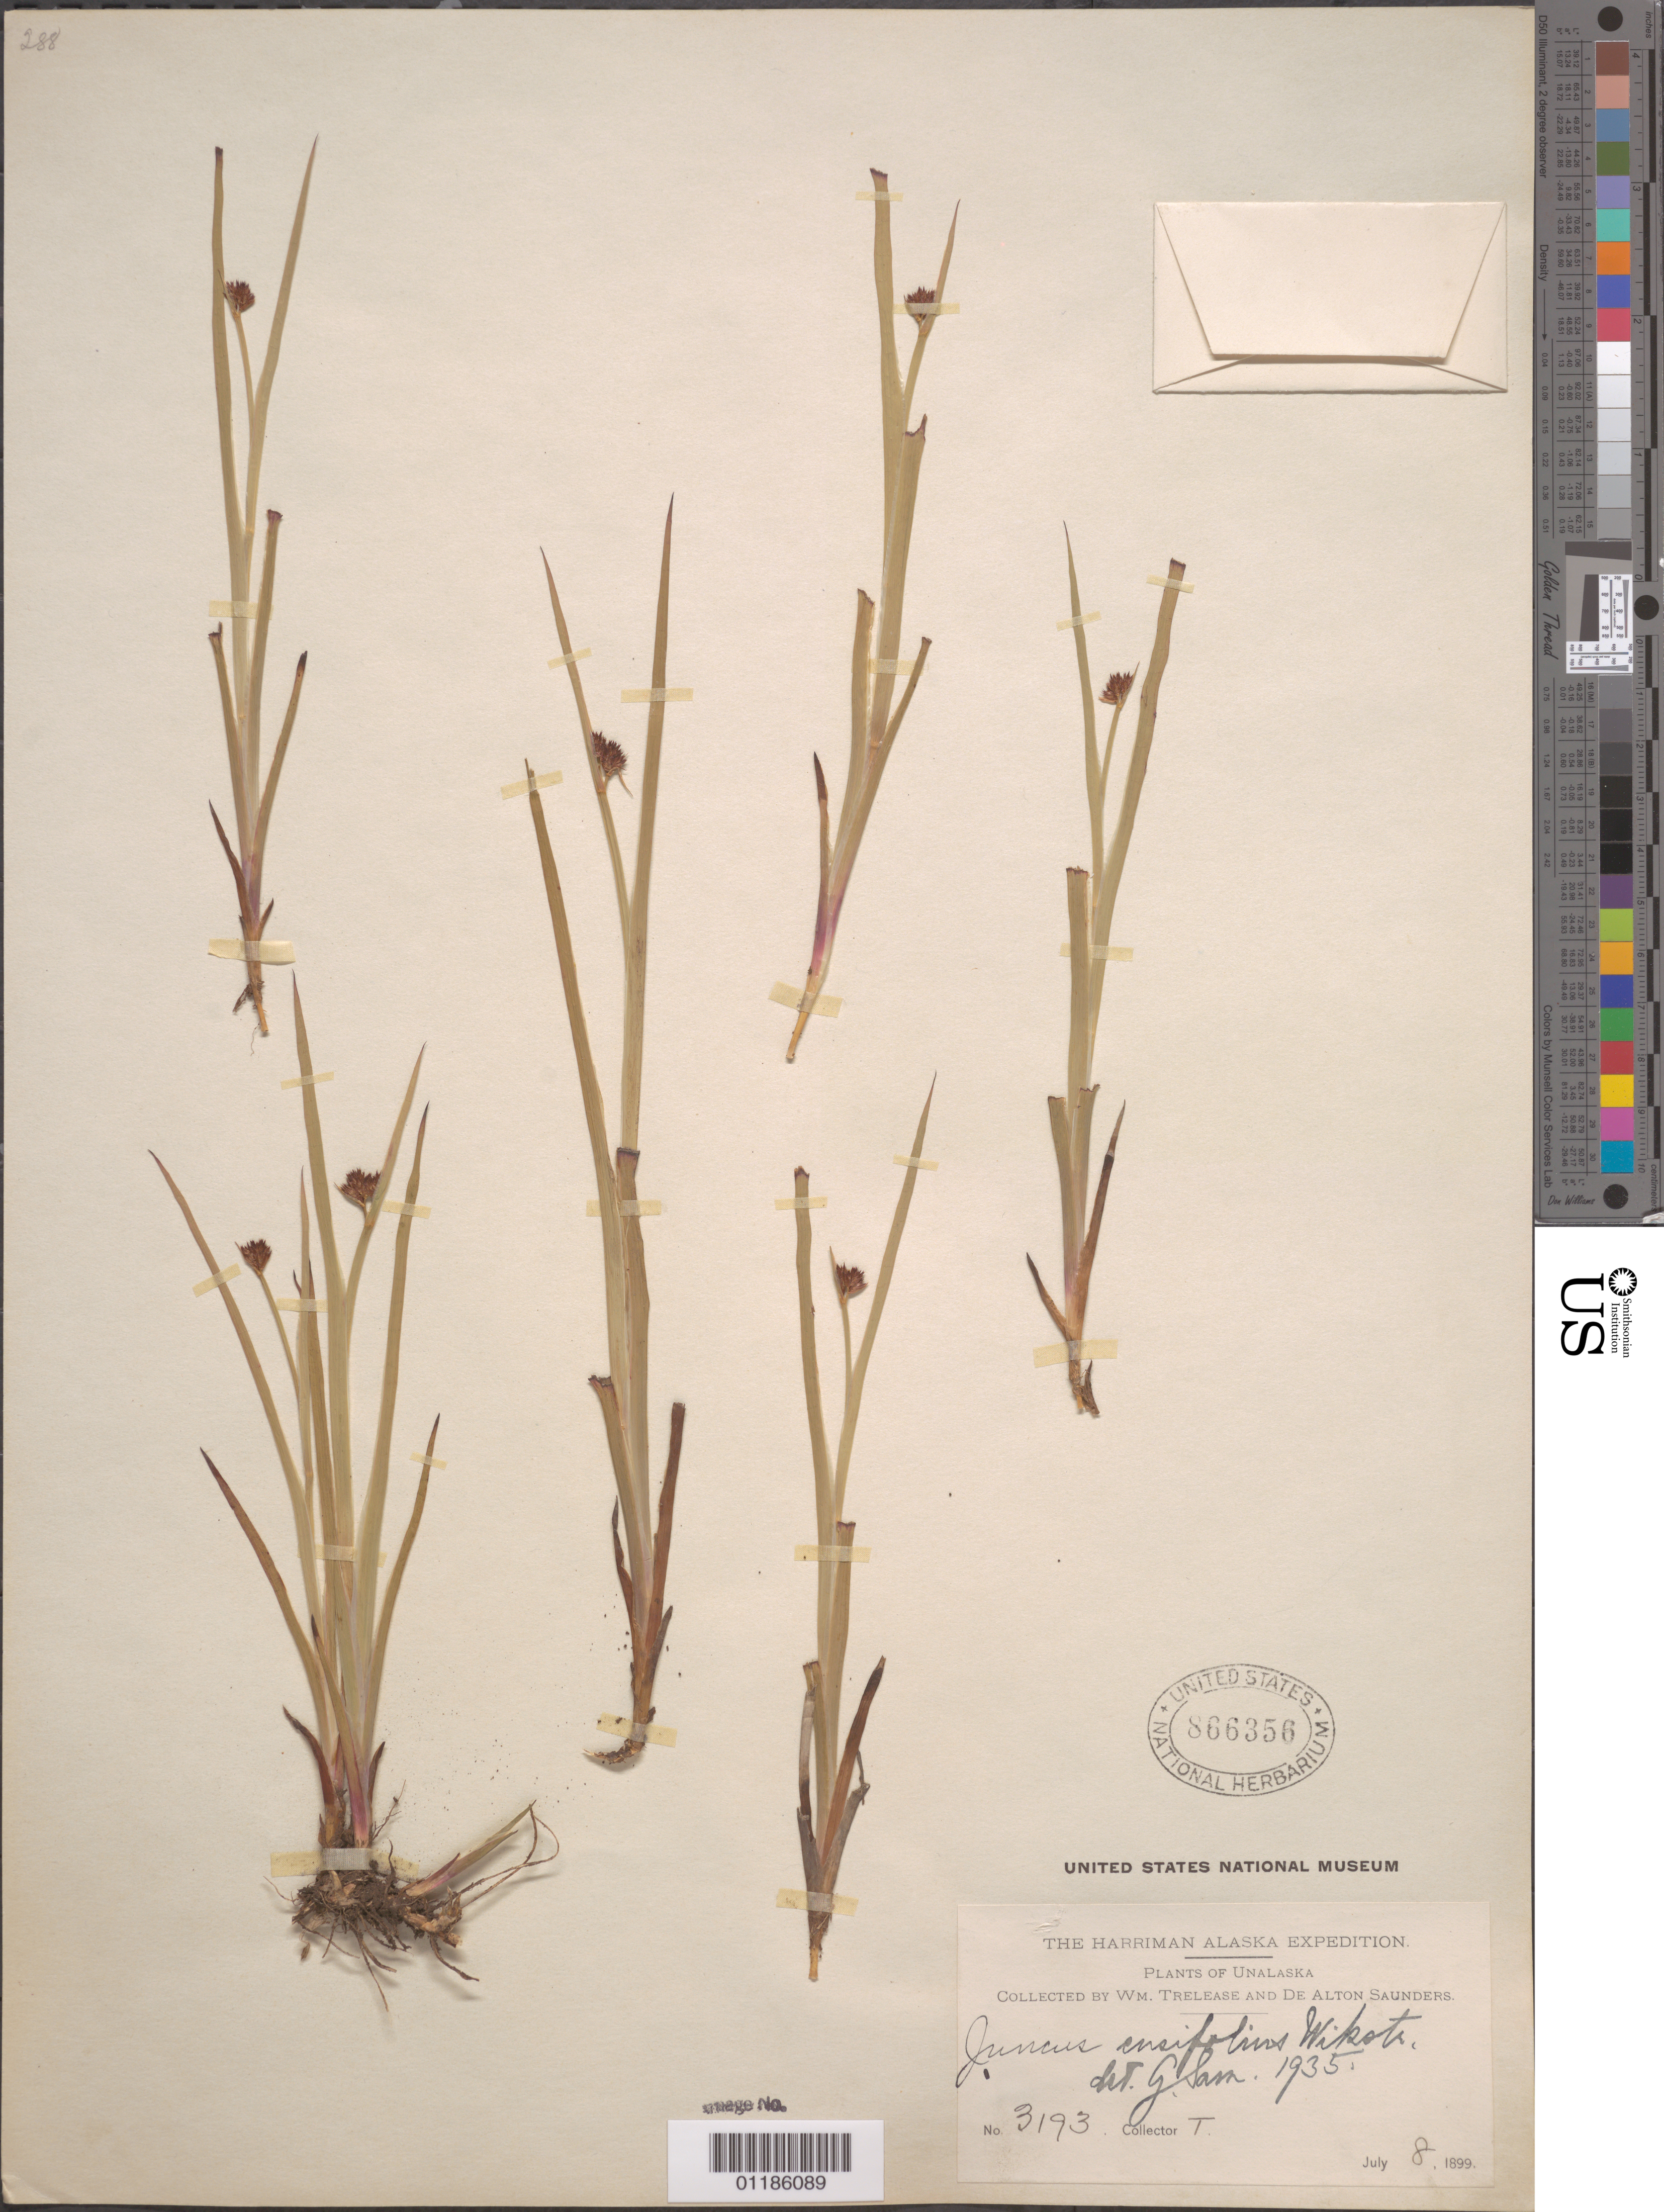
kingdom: Plantae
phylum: Tracheophyta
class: Liliopsida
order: Poales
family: Juncaceae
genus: Juncus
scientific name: Juncus ensifolius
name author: Wikstr.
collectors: W. Trelease & D. A. Saunders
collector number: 3193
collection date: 1899-07-08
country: United States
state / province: Alaska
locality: Unalaska.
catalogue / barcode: US 866356